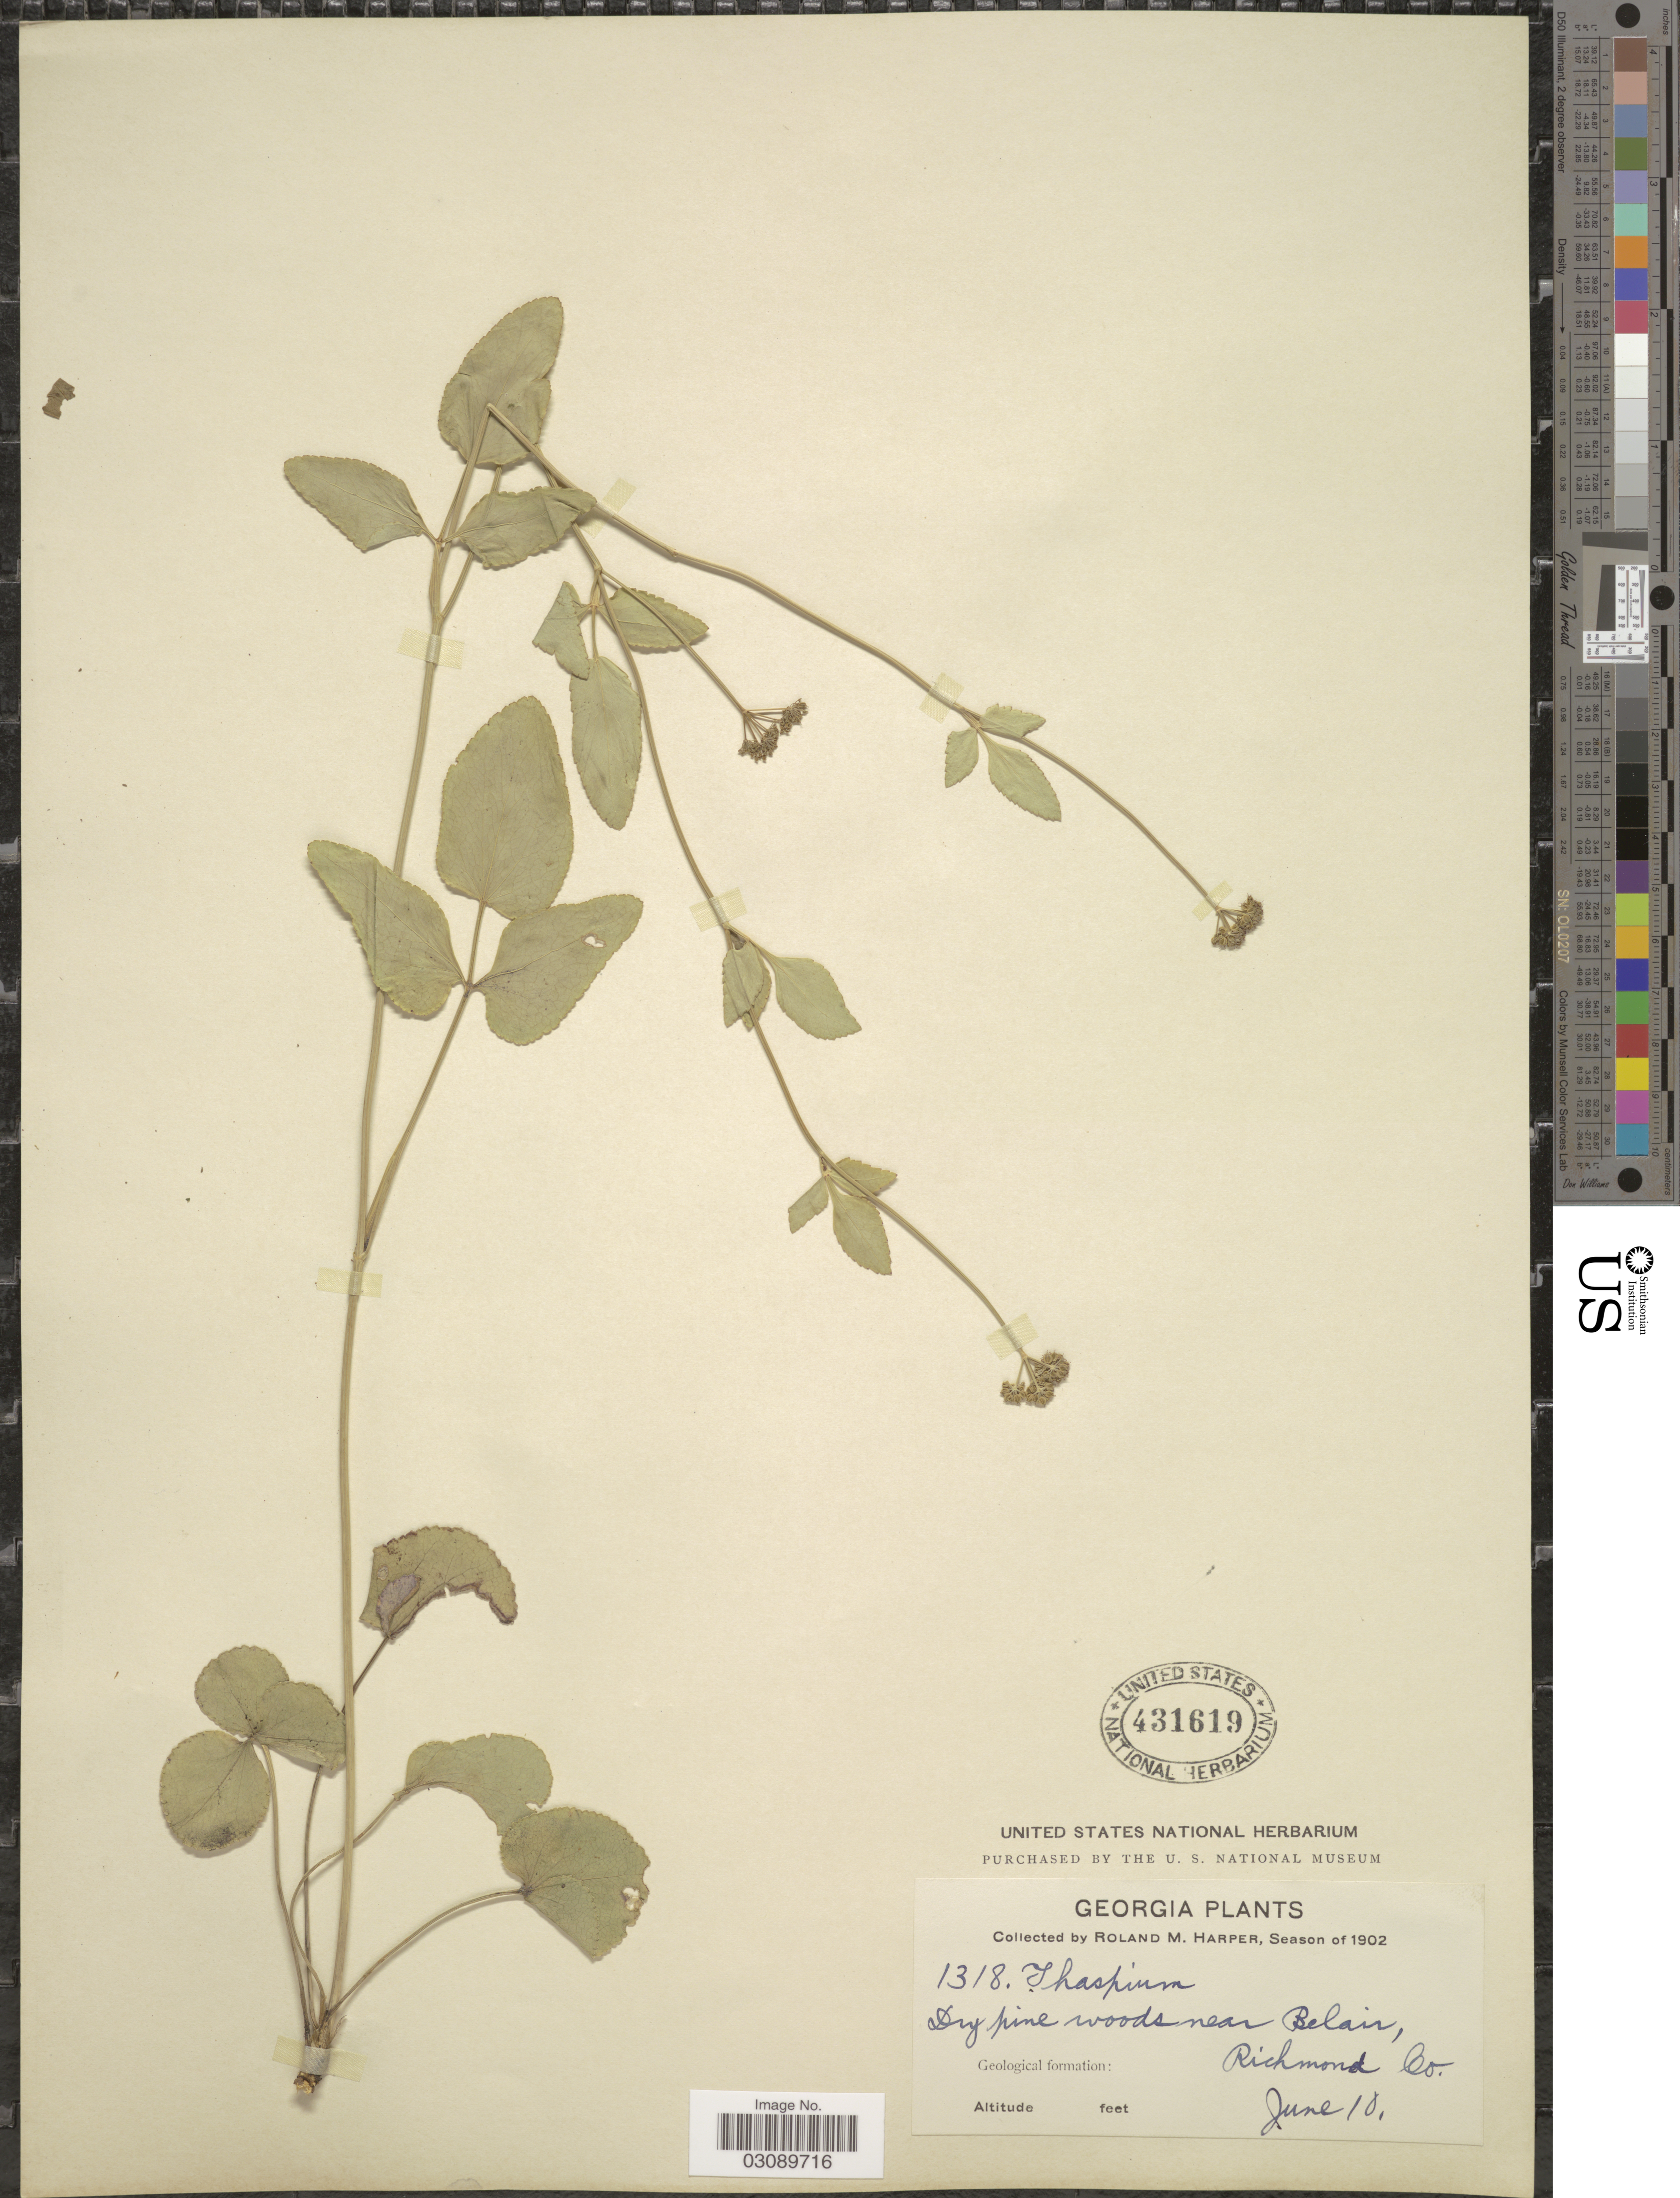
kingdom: Plantae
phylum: Tracheophyta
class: Magnoliopsida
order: Apiales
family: Apiaceae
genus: Thaspium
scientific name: Thaspium sp.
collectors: R. M. Harper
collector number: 1318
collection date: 1902-06-10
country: United States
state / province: Georgia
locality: Dry pine woods near Belair, Richmond Co.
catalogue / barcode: US 431619